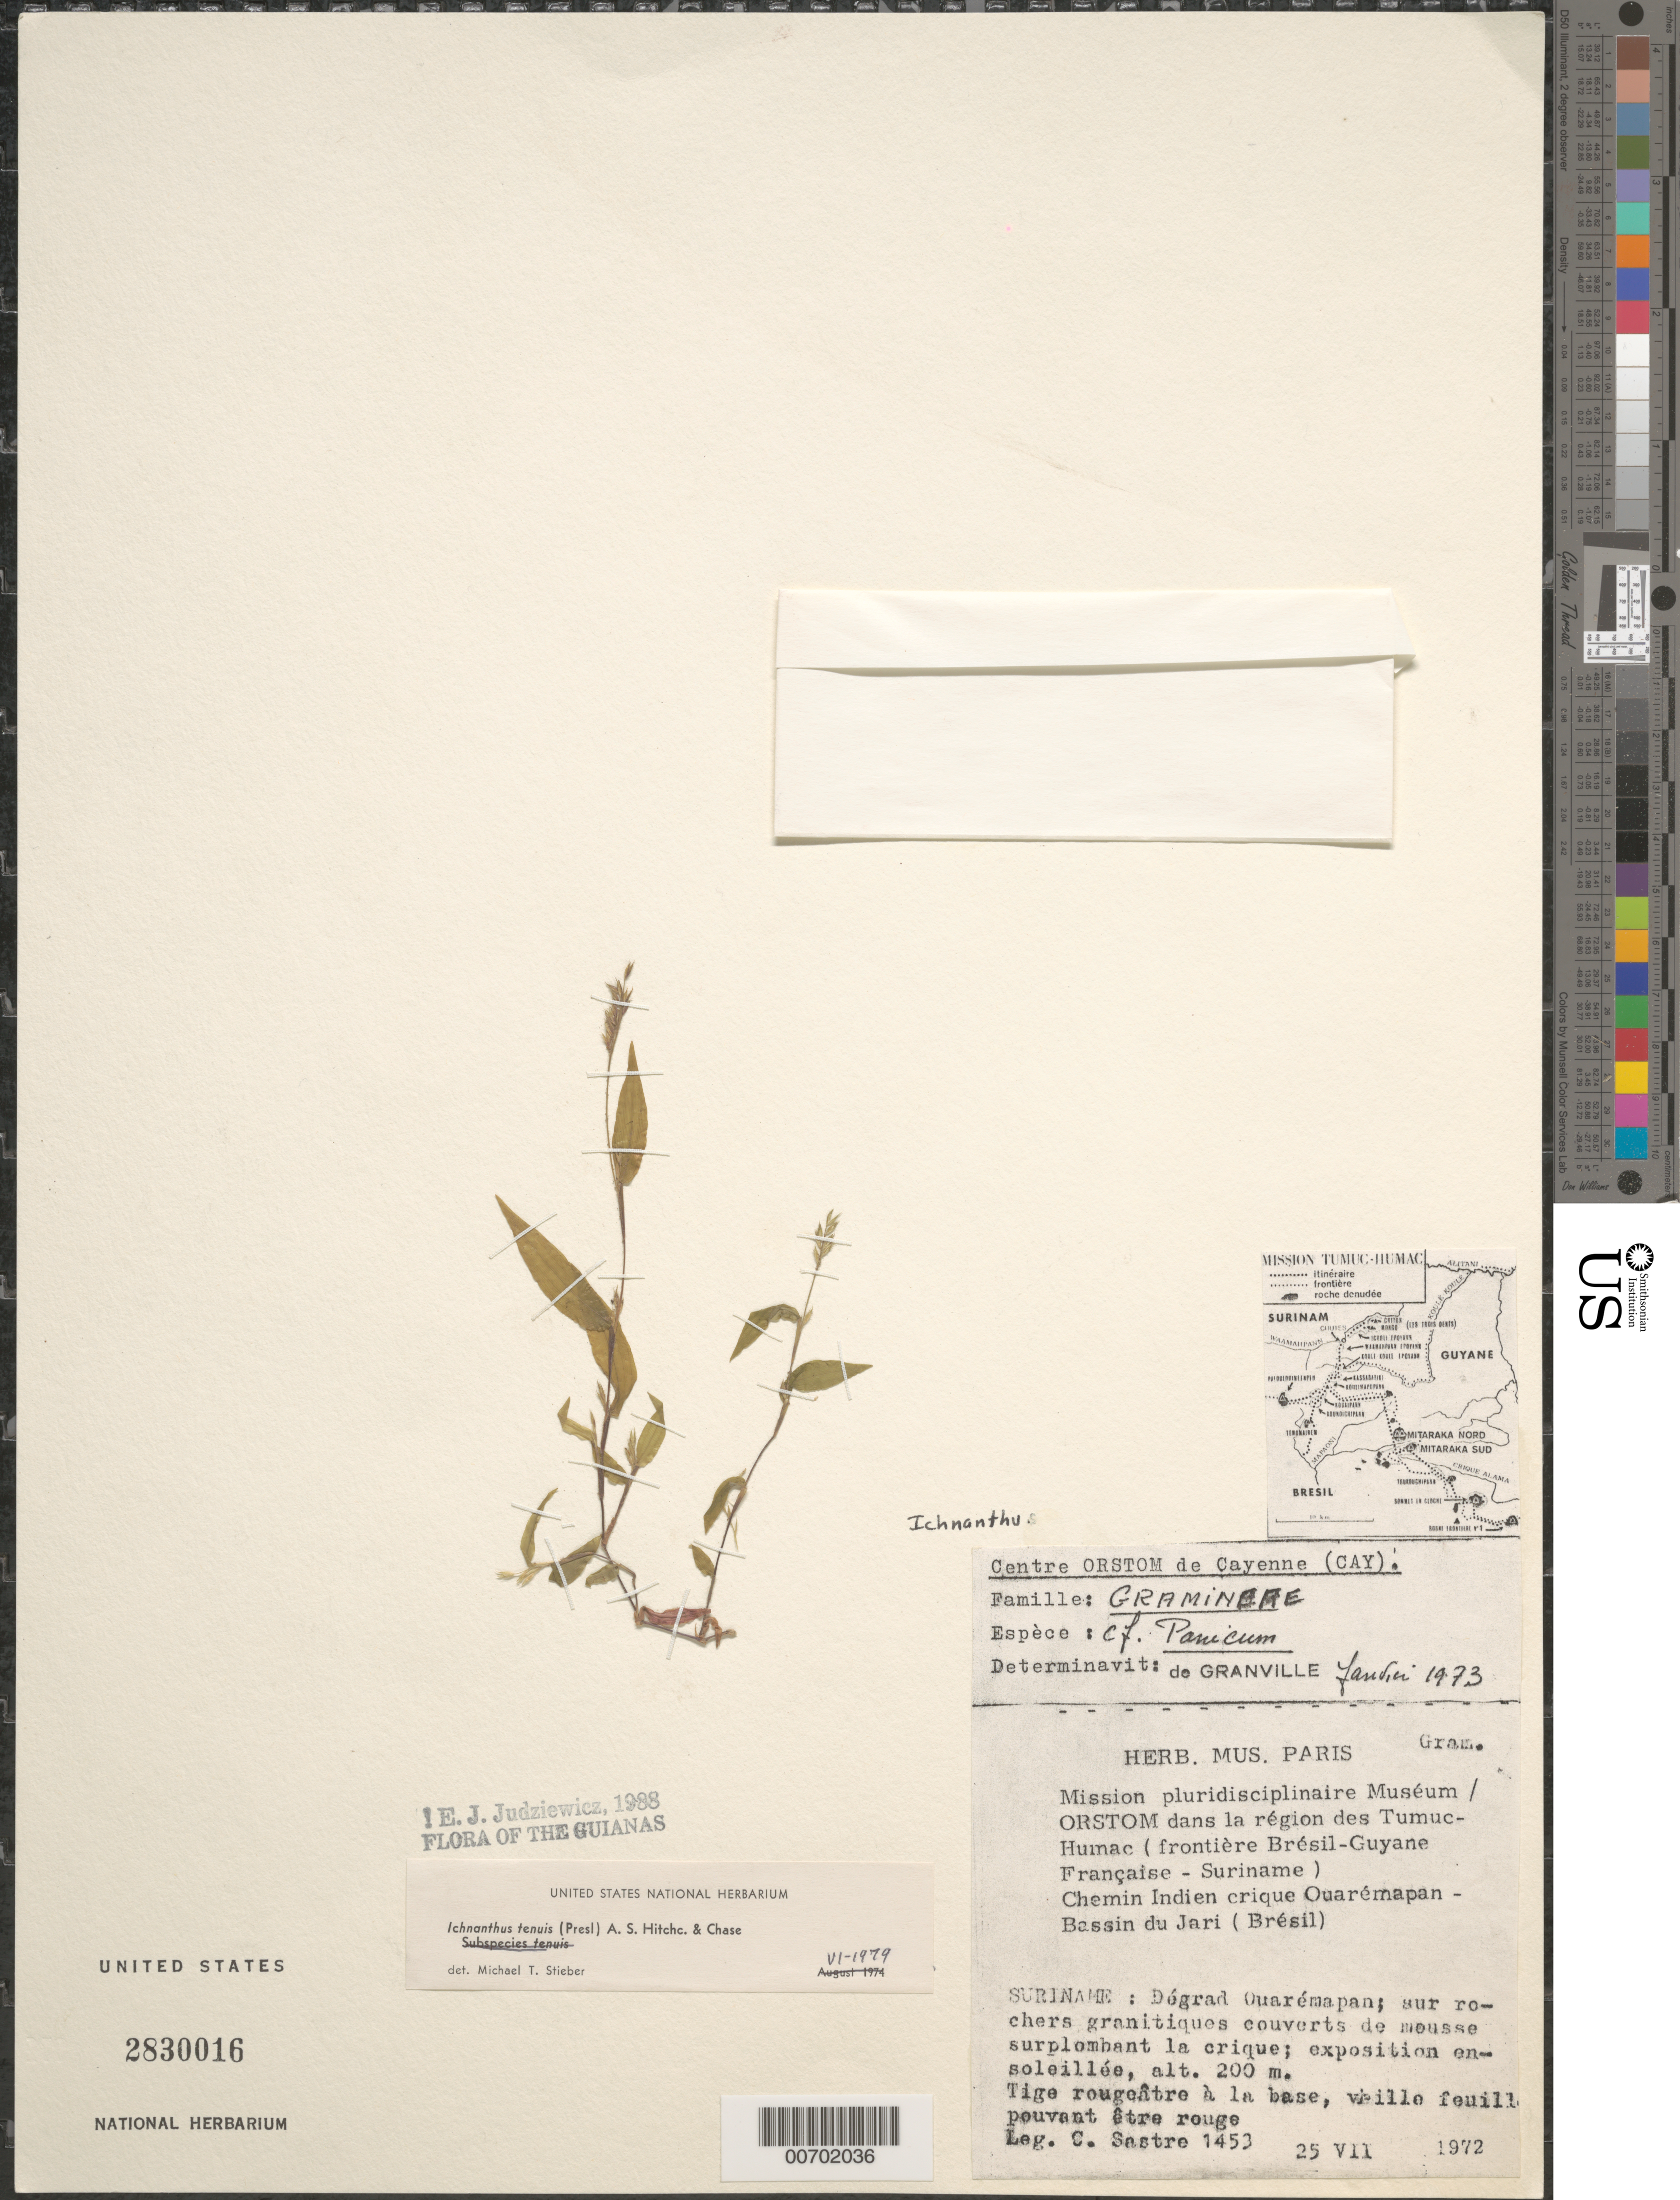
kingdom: Plantae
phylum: Tracheophyta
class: Liliopsida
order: Poales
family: Poaceae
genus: Ichnanthus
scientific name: Ichnanthus tenuis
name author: (J. Presl) Hitchc. & Chase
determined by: Stieber, M. T.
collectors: C. H. L. Sastre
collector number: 1453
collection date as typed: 25-Jul-72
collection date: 1972-07-25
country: Suriname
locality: Dégrad Ouarémapan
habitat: Sur rochers granitiques couverts de mousse surplombant la crique; exposition ensoleillée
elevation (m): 200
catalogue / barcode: US 2830016